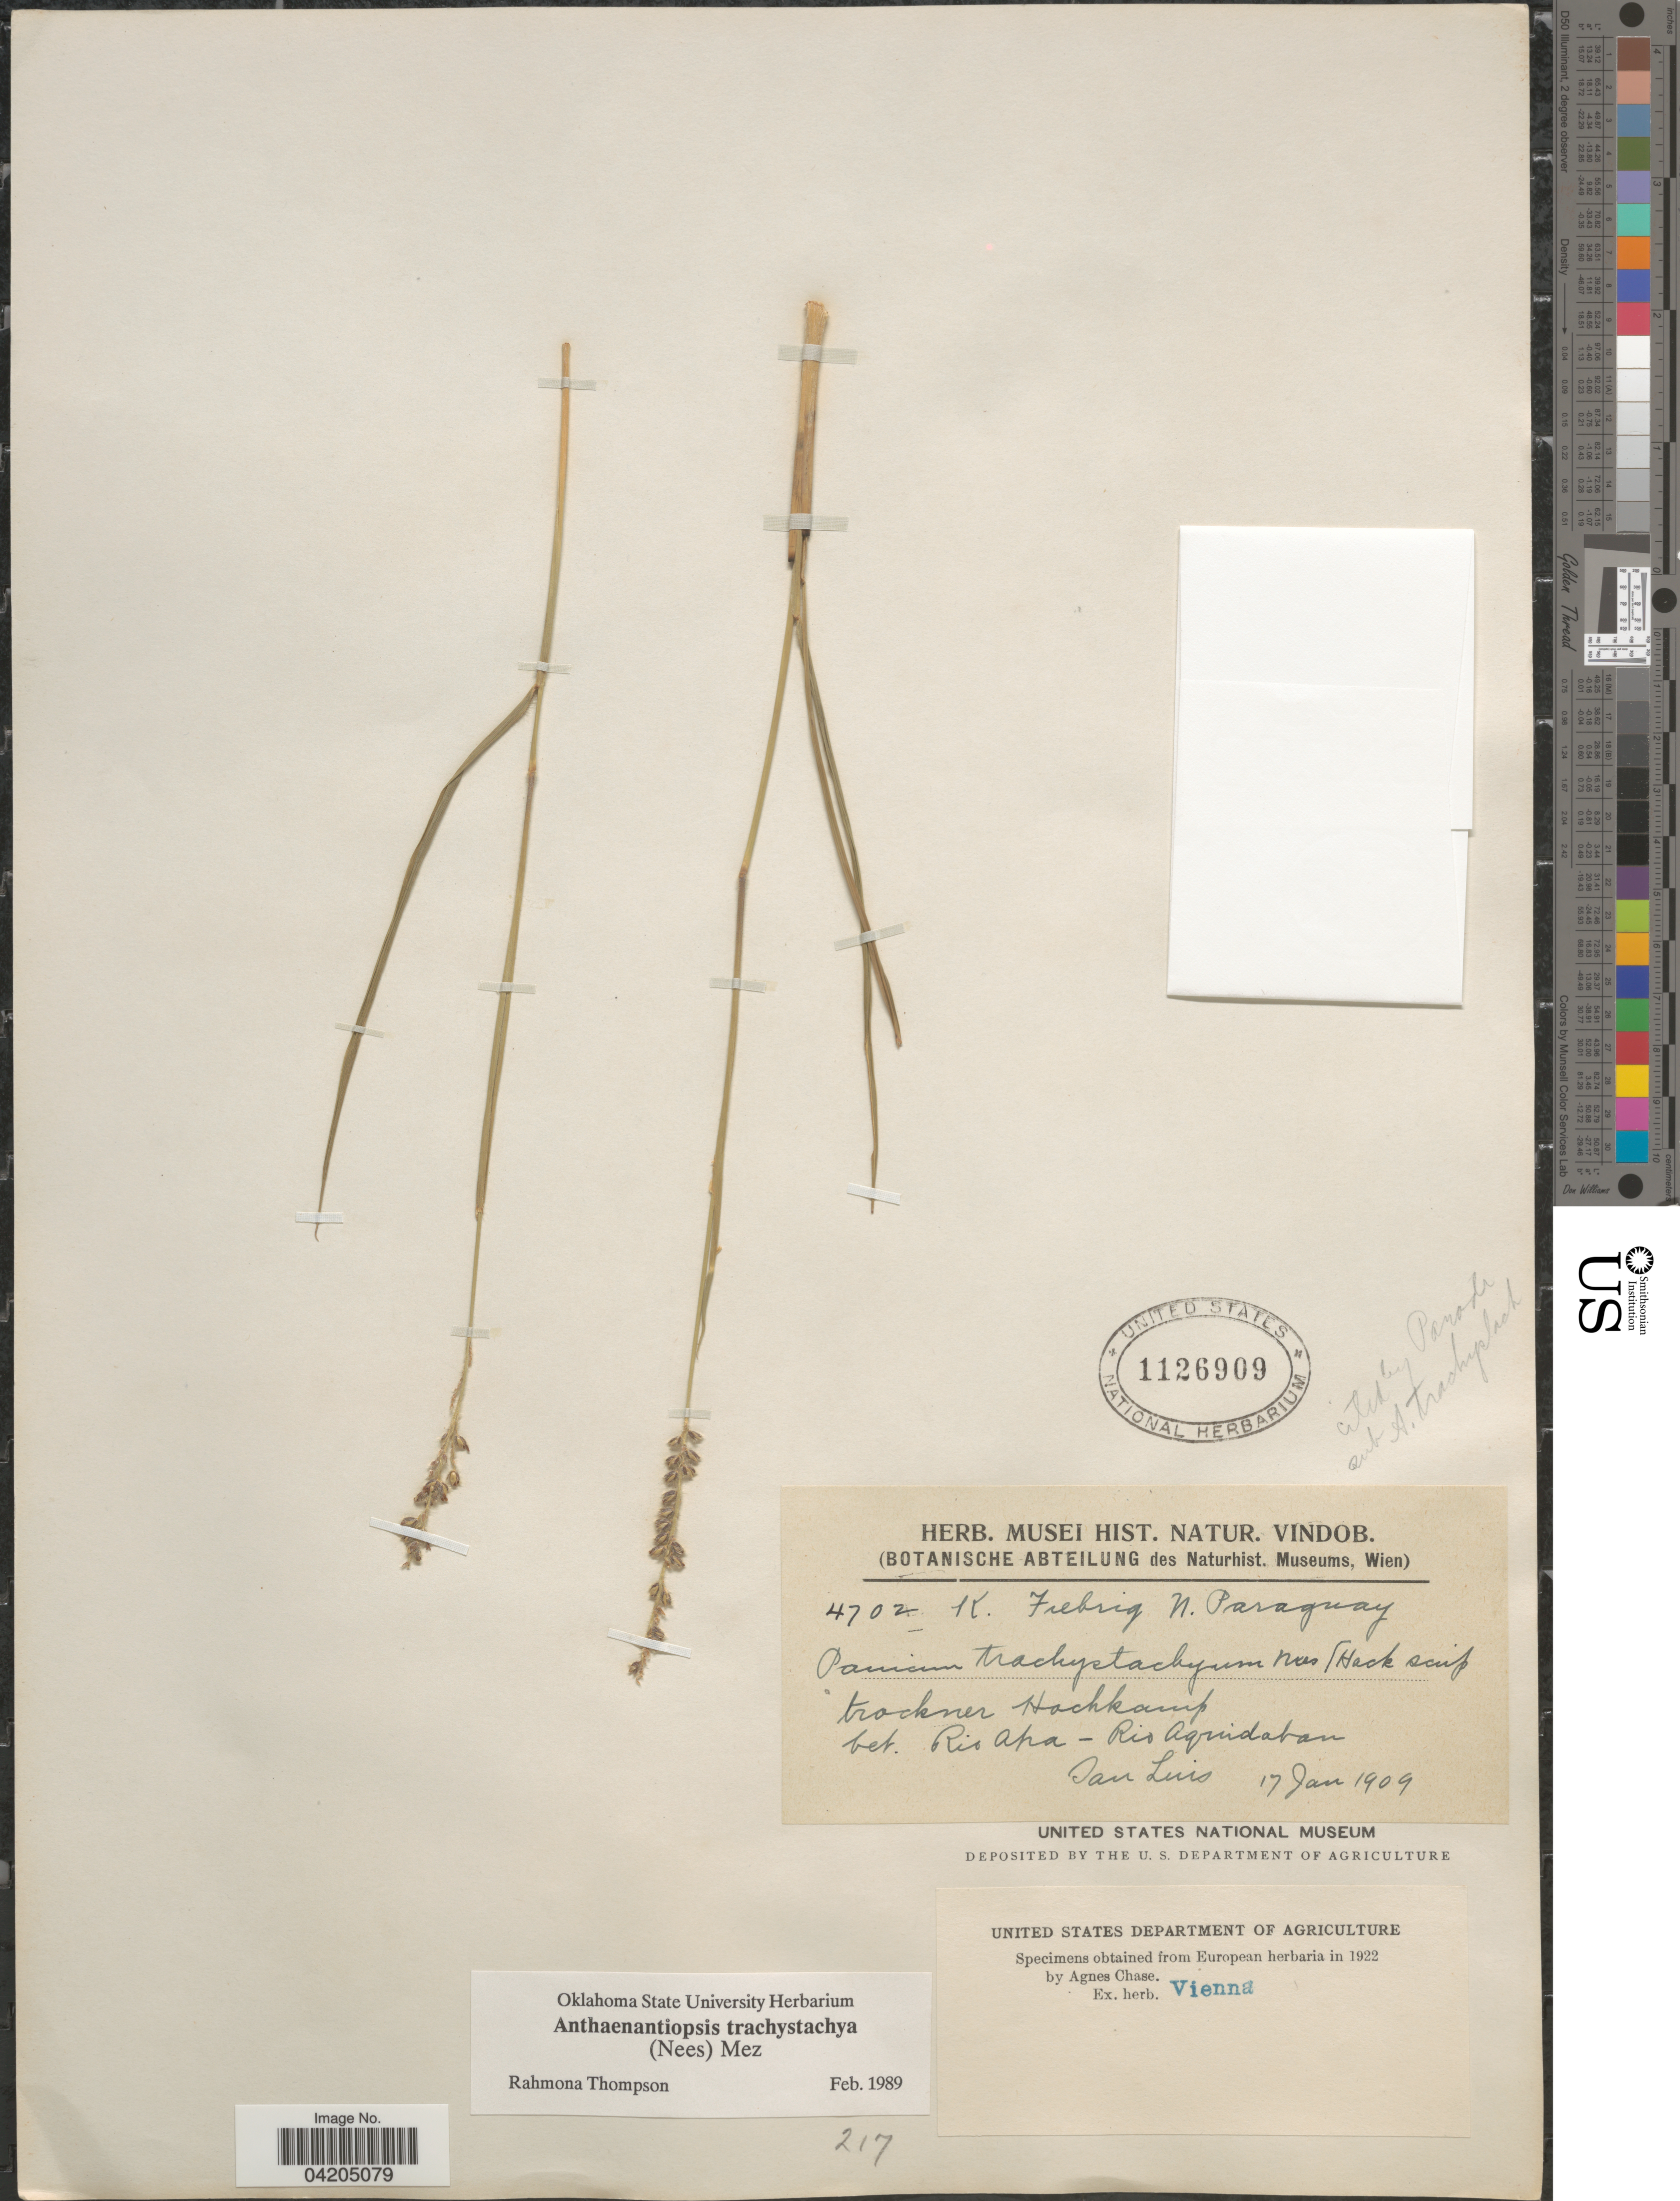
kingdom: Plantae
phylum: Tracheophyta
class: Liliopsida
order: Poales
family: Poaceae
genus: Anthaenantiopsis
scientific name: Anthaenantiopsis trachystachya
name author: (Nees) Mez ex Pilg.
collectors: K. Fiebrig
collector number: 4702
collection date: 1909-01-17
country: Paraguay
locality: N. Paraguay. Trockner Hochkamp bet. Rio Apa - Rio Aquidaban.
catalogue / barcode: US 1126909